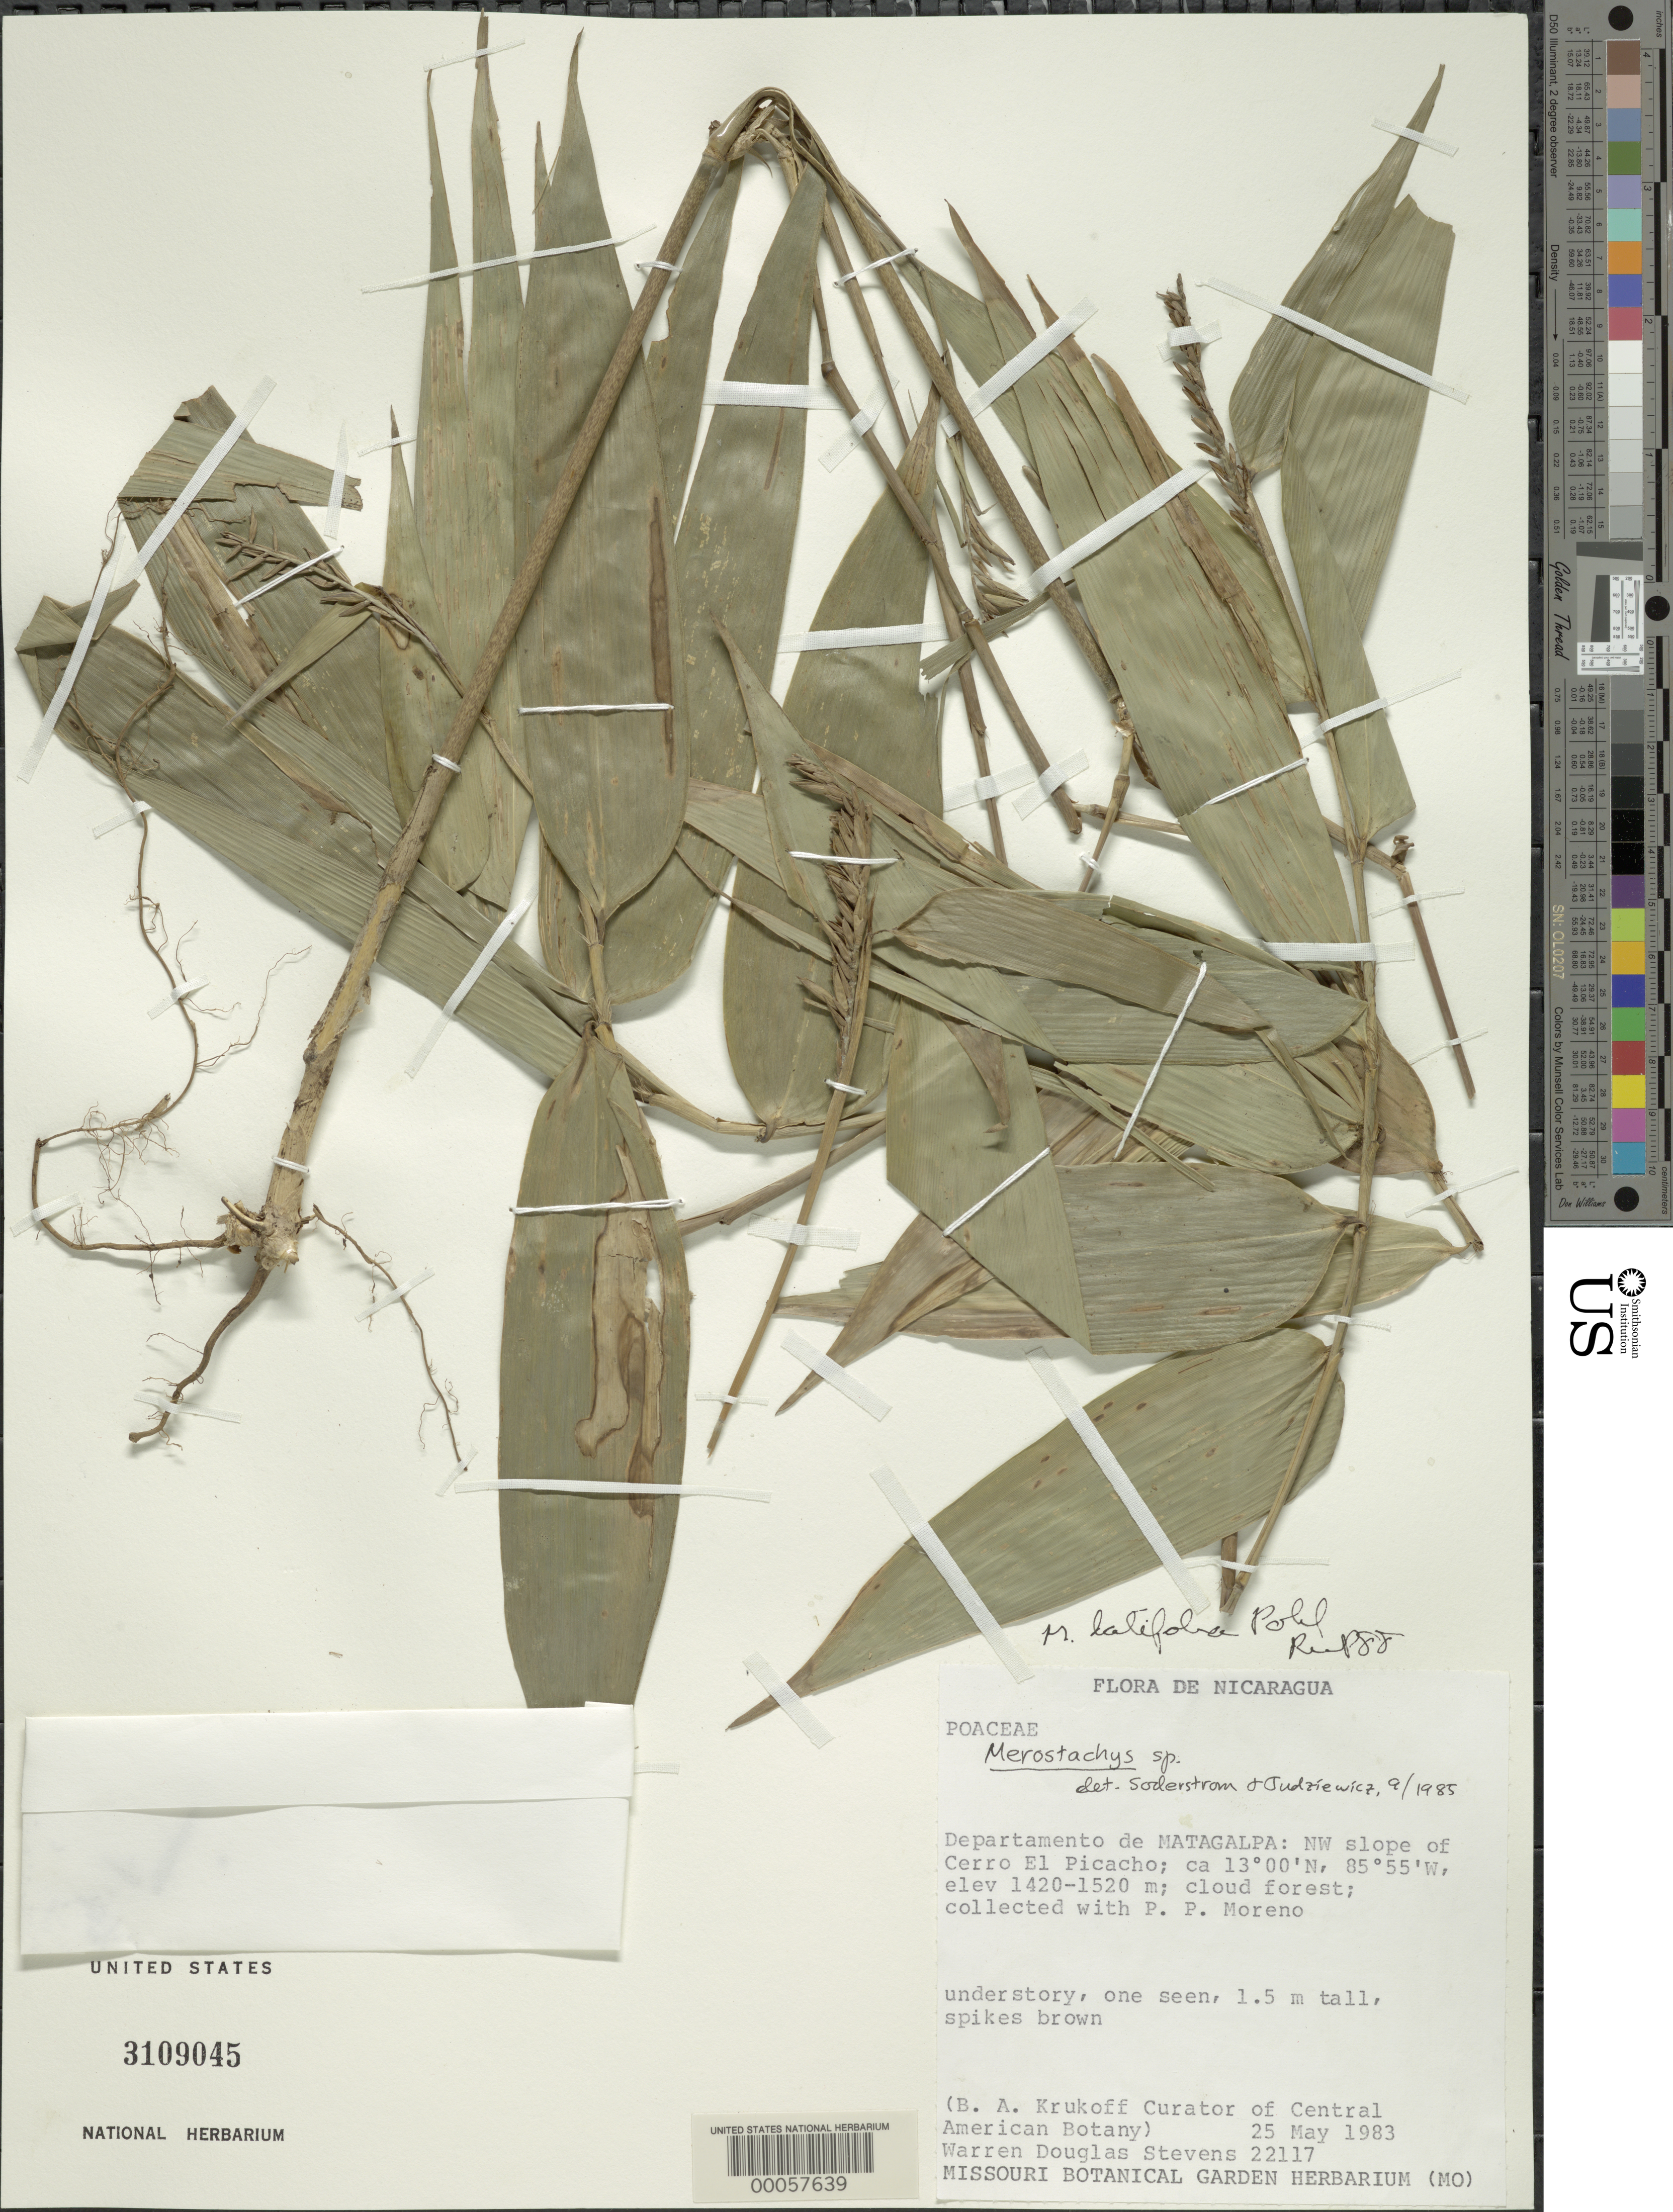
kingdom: Plantae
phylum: Tracheophyta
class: Liliopsida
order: Poales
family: Poaceae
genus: Merostachys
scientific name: Merostachys latifolia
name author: R.W. Pohl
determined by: Vinicius-Silva, R.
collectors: W. D. Stevens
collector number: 22117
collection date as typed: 25 May 1983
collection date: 1983-05-25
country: Nicaragua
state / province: Matagalpa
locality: Nw slope of cerro el picacho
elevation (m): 1420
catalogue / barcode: US 3109045